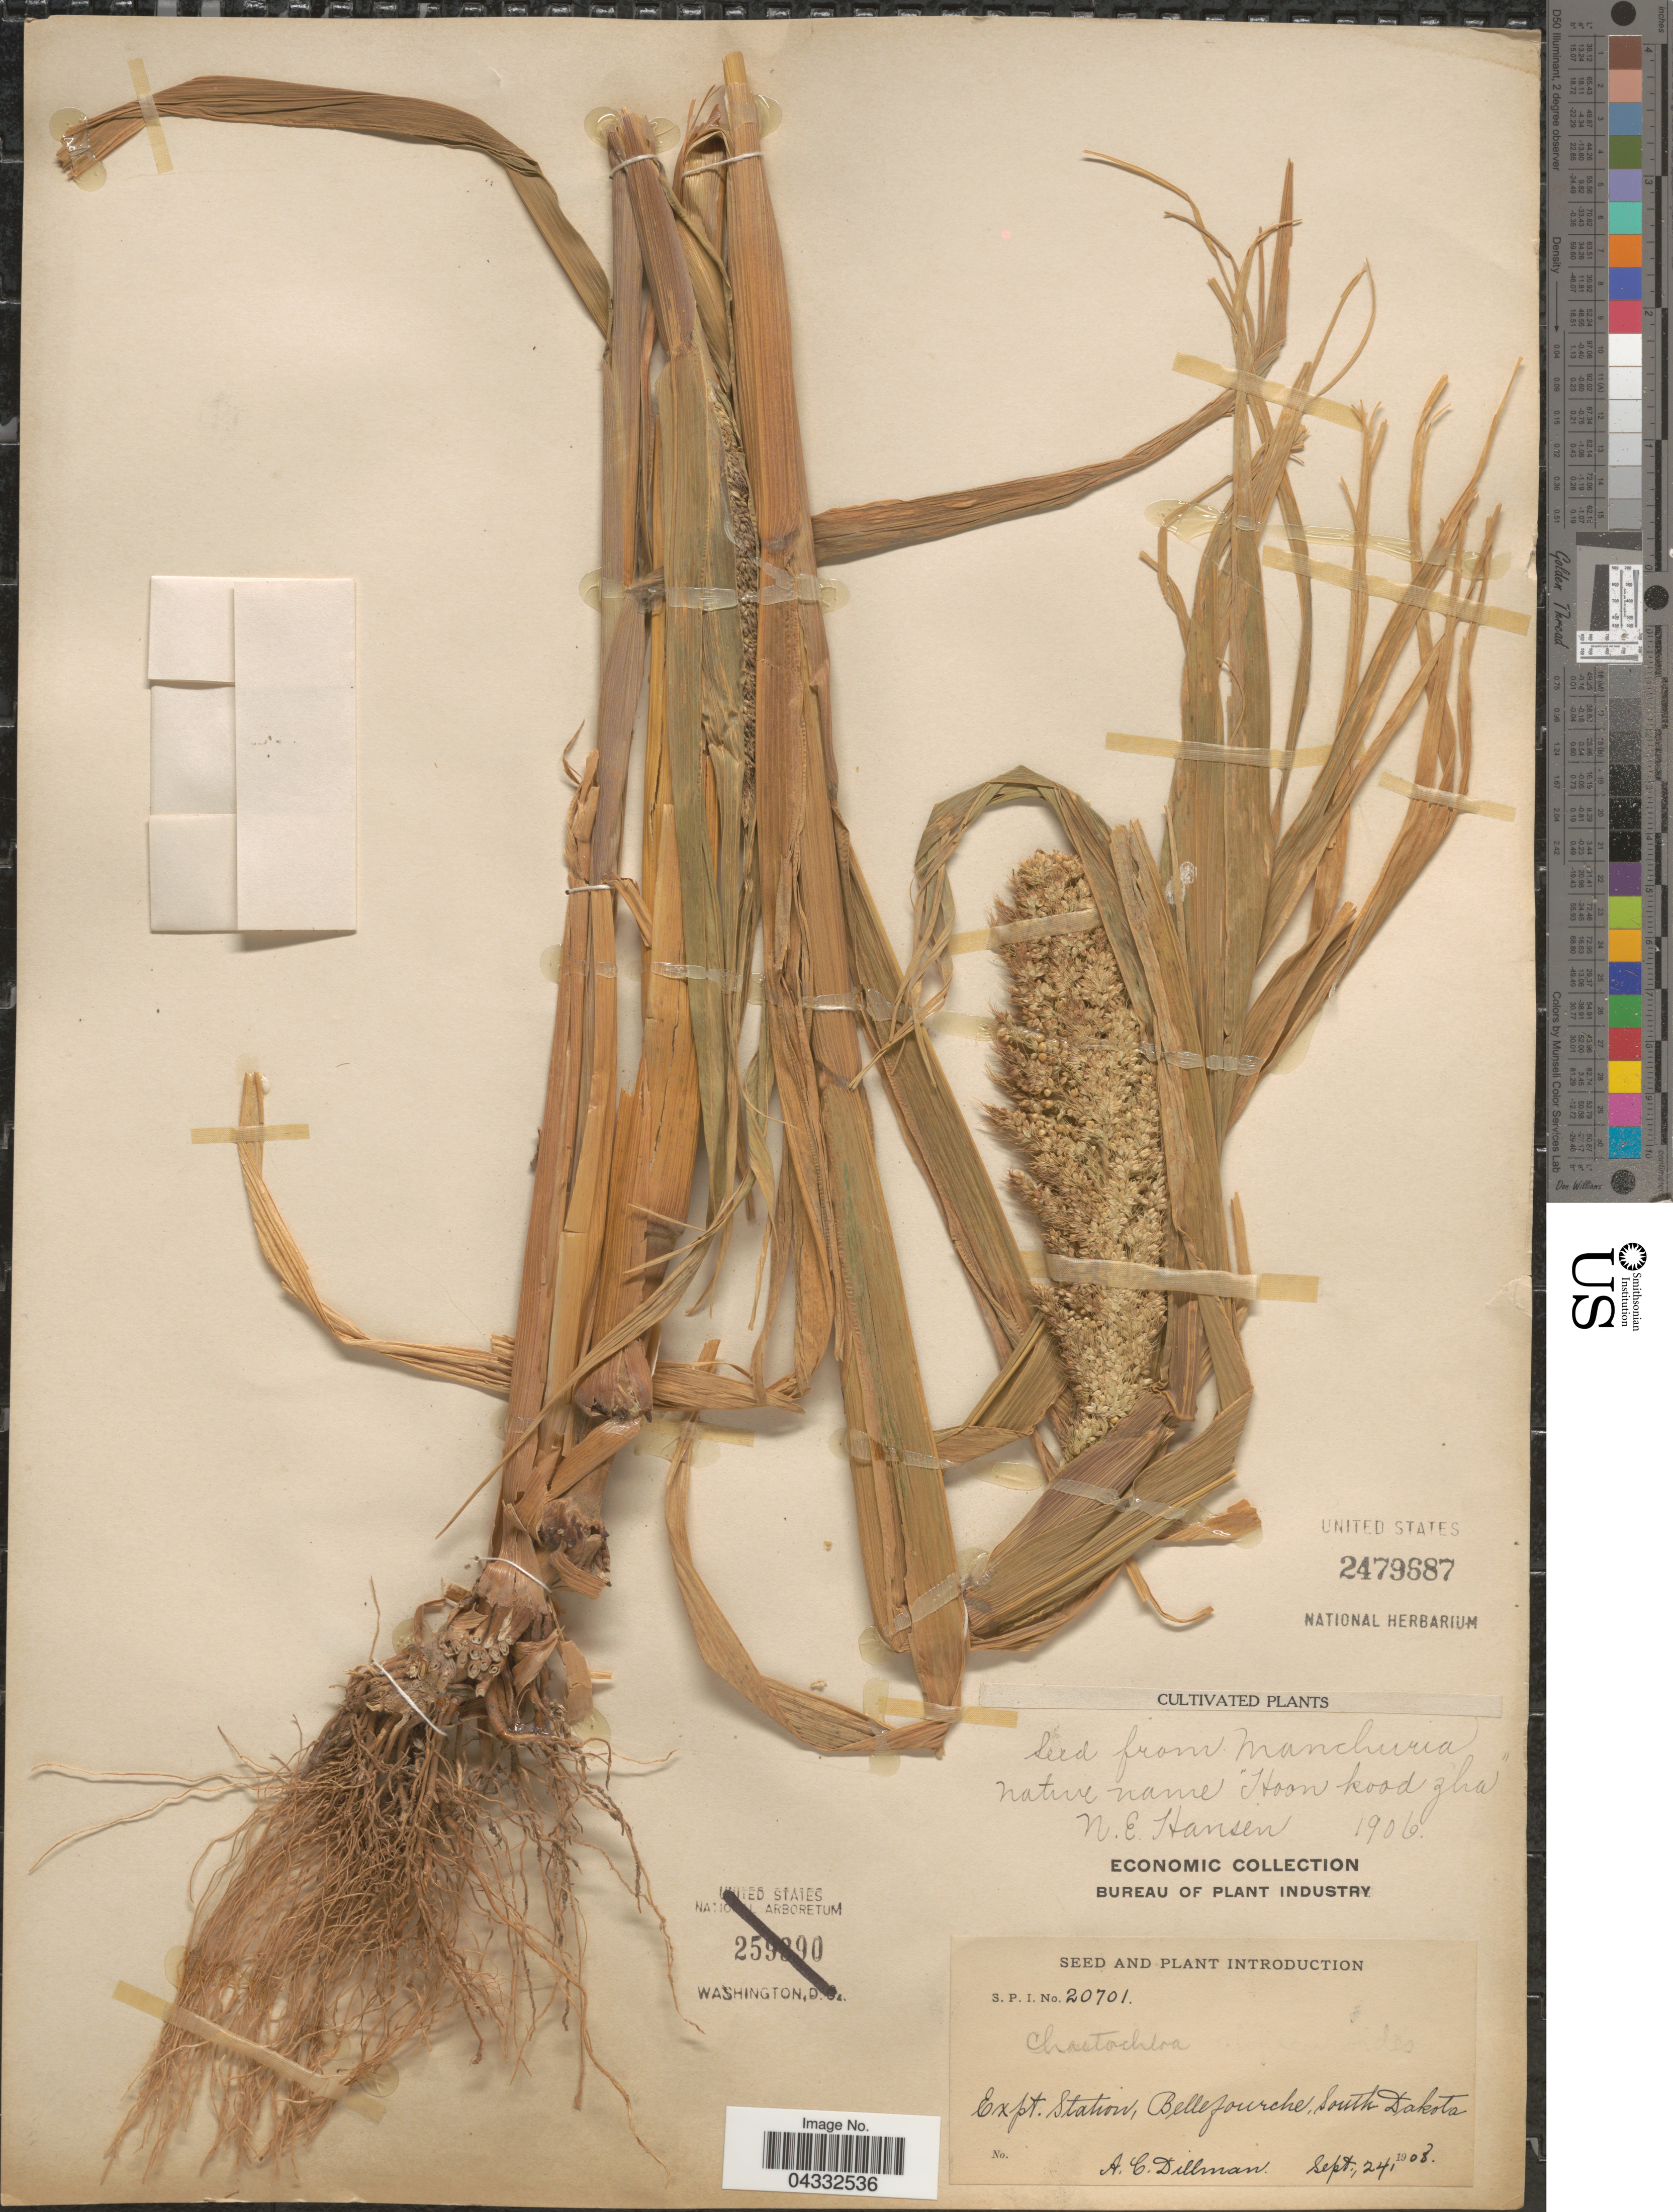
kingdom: Plantae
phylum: Tracheophyta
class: Liliopsida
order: Poales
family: Poaceae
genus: Setaria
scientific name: Setaria sp.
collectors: A. Dillman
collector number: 20701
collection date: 1908-09-24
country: United States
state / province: South Dakota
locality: Expt. Station, Bellefourche.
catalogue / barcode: US 2479687